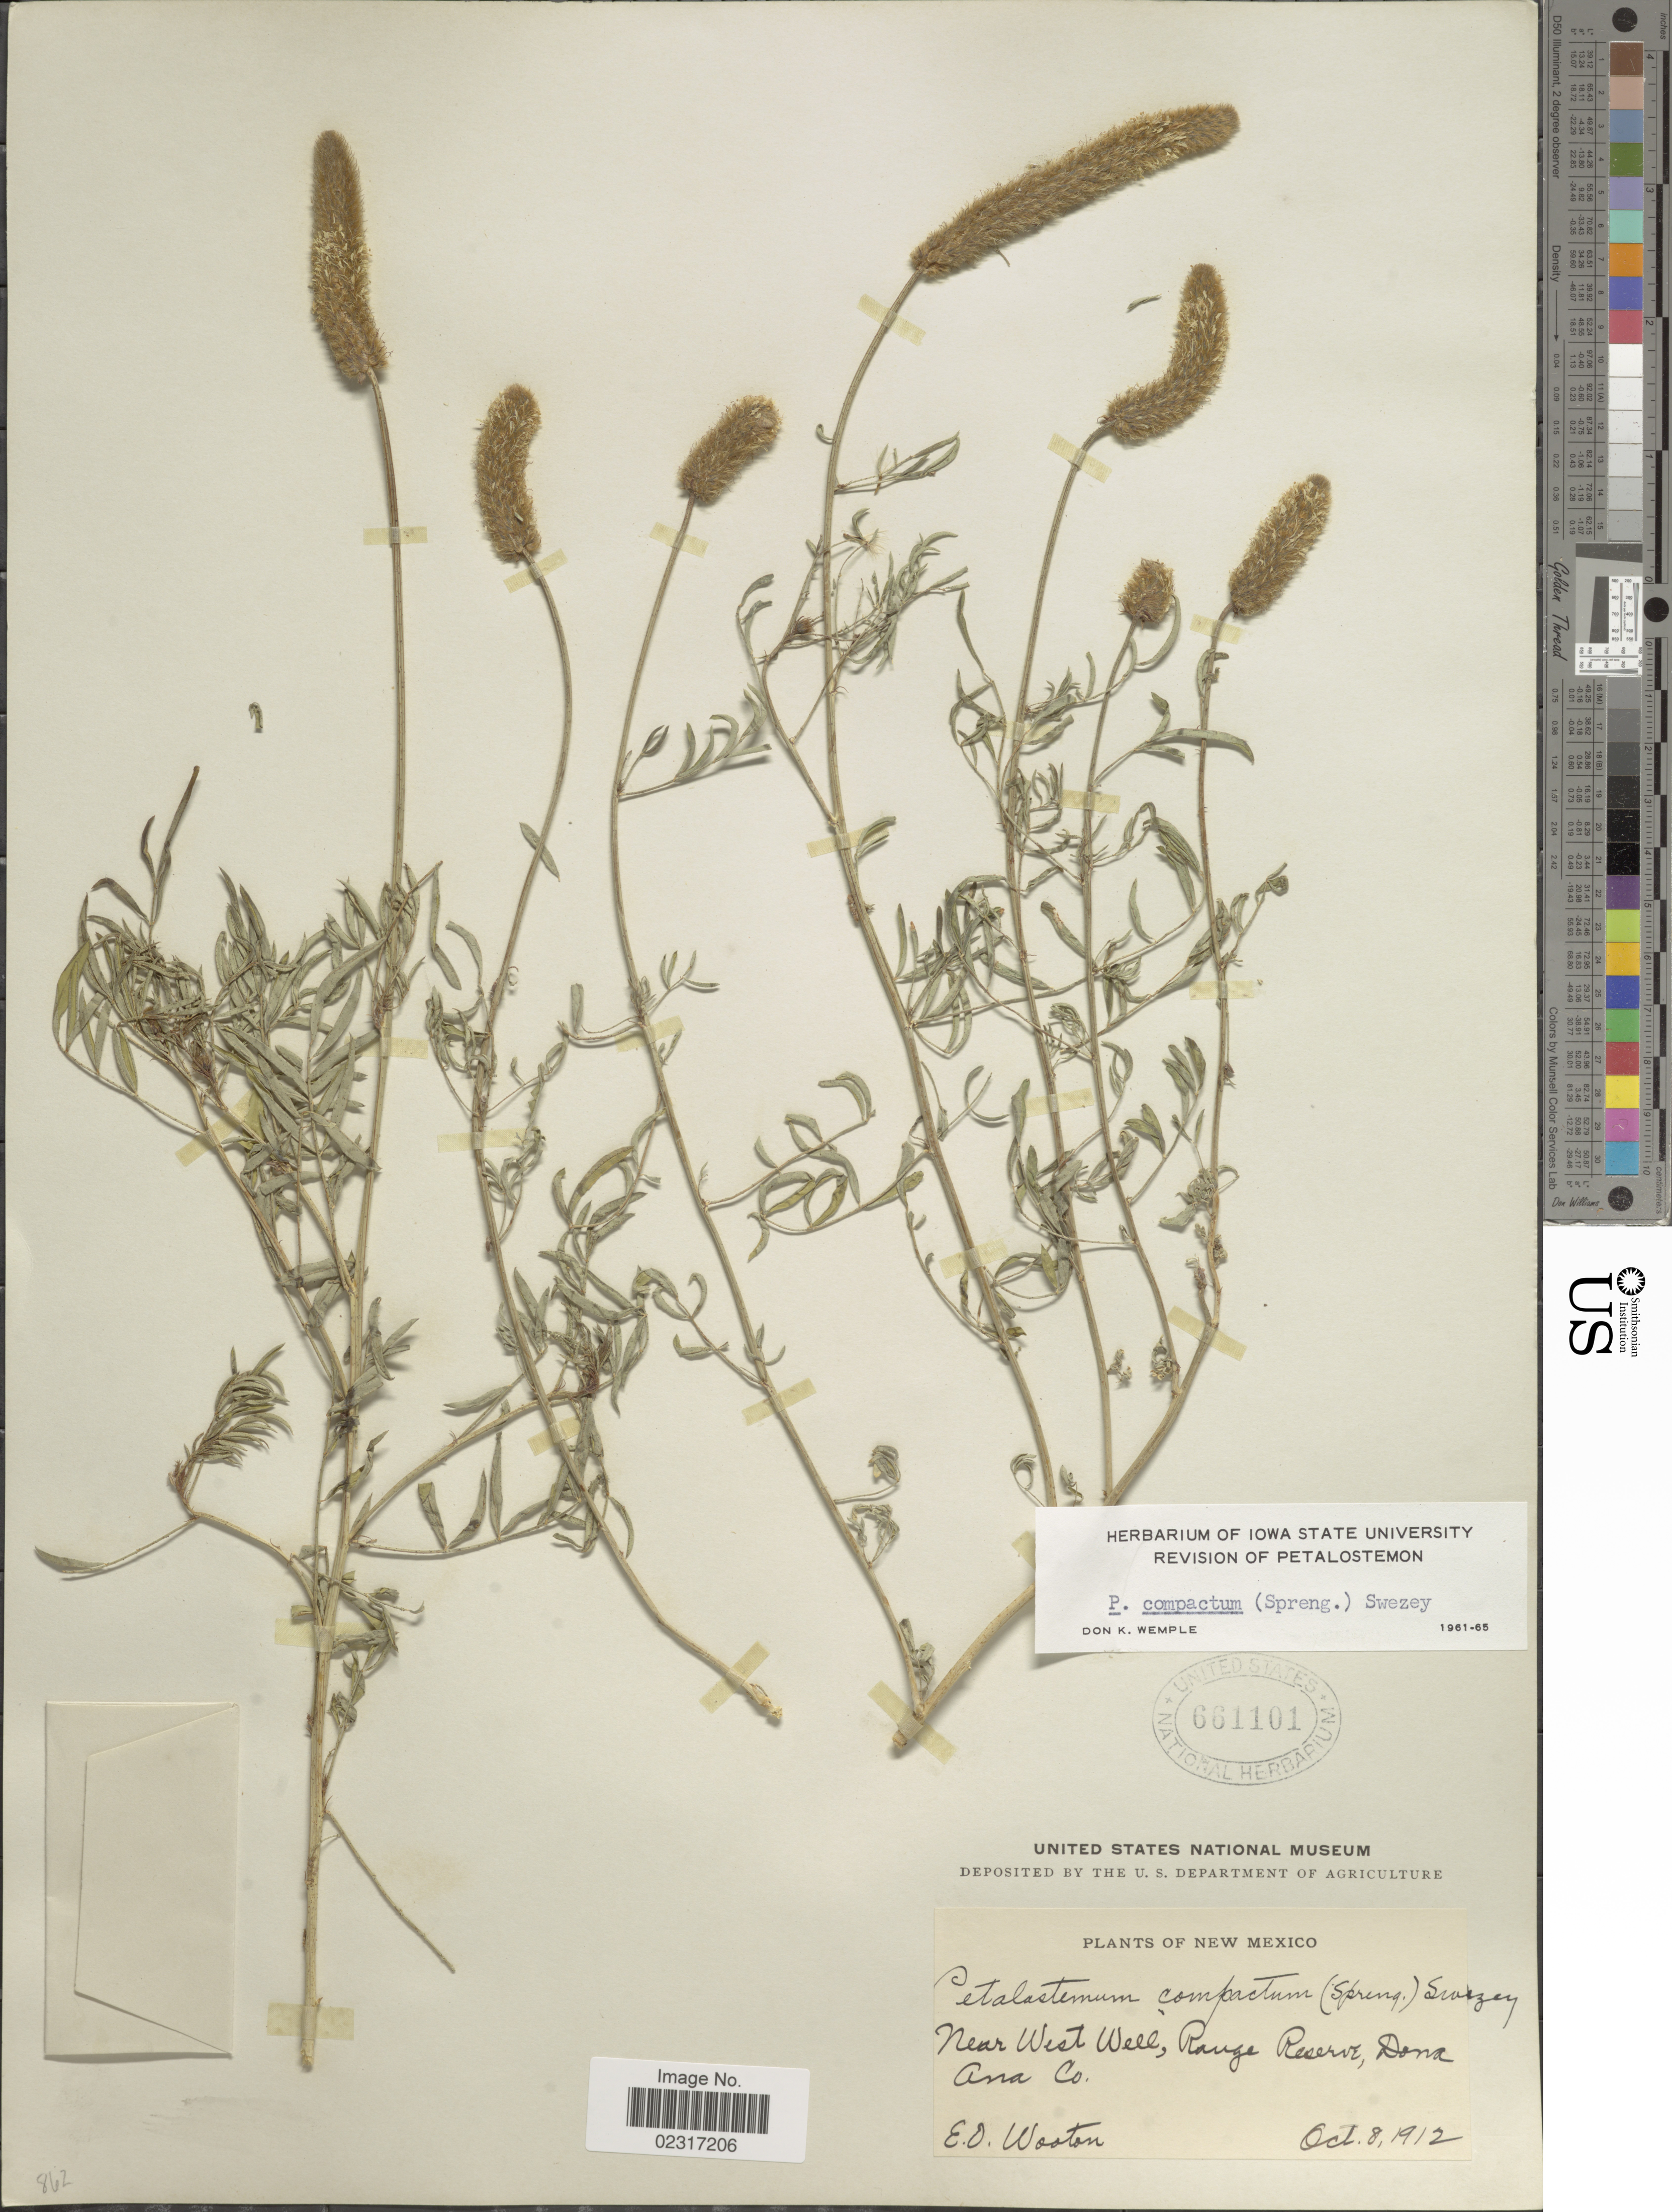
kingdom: Plantae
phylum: Tracheophyta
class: Magnoliopsida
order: Fabales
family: Fabaceae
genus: Dalea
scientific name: Dalea compacta var. pubescens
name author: (A. Gray) Barneby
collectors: E. O. Wooton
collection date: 1912-10-08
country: United States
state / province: New Mexico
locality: Near West Well, Range Reserve, Dona Ana Co.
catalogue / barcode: US 661101